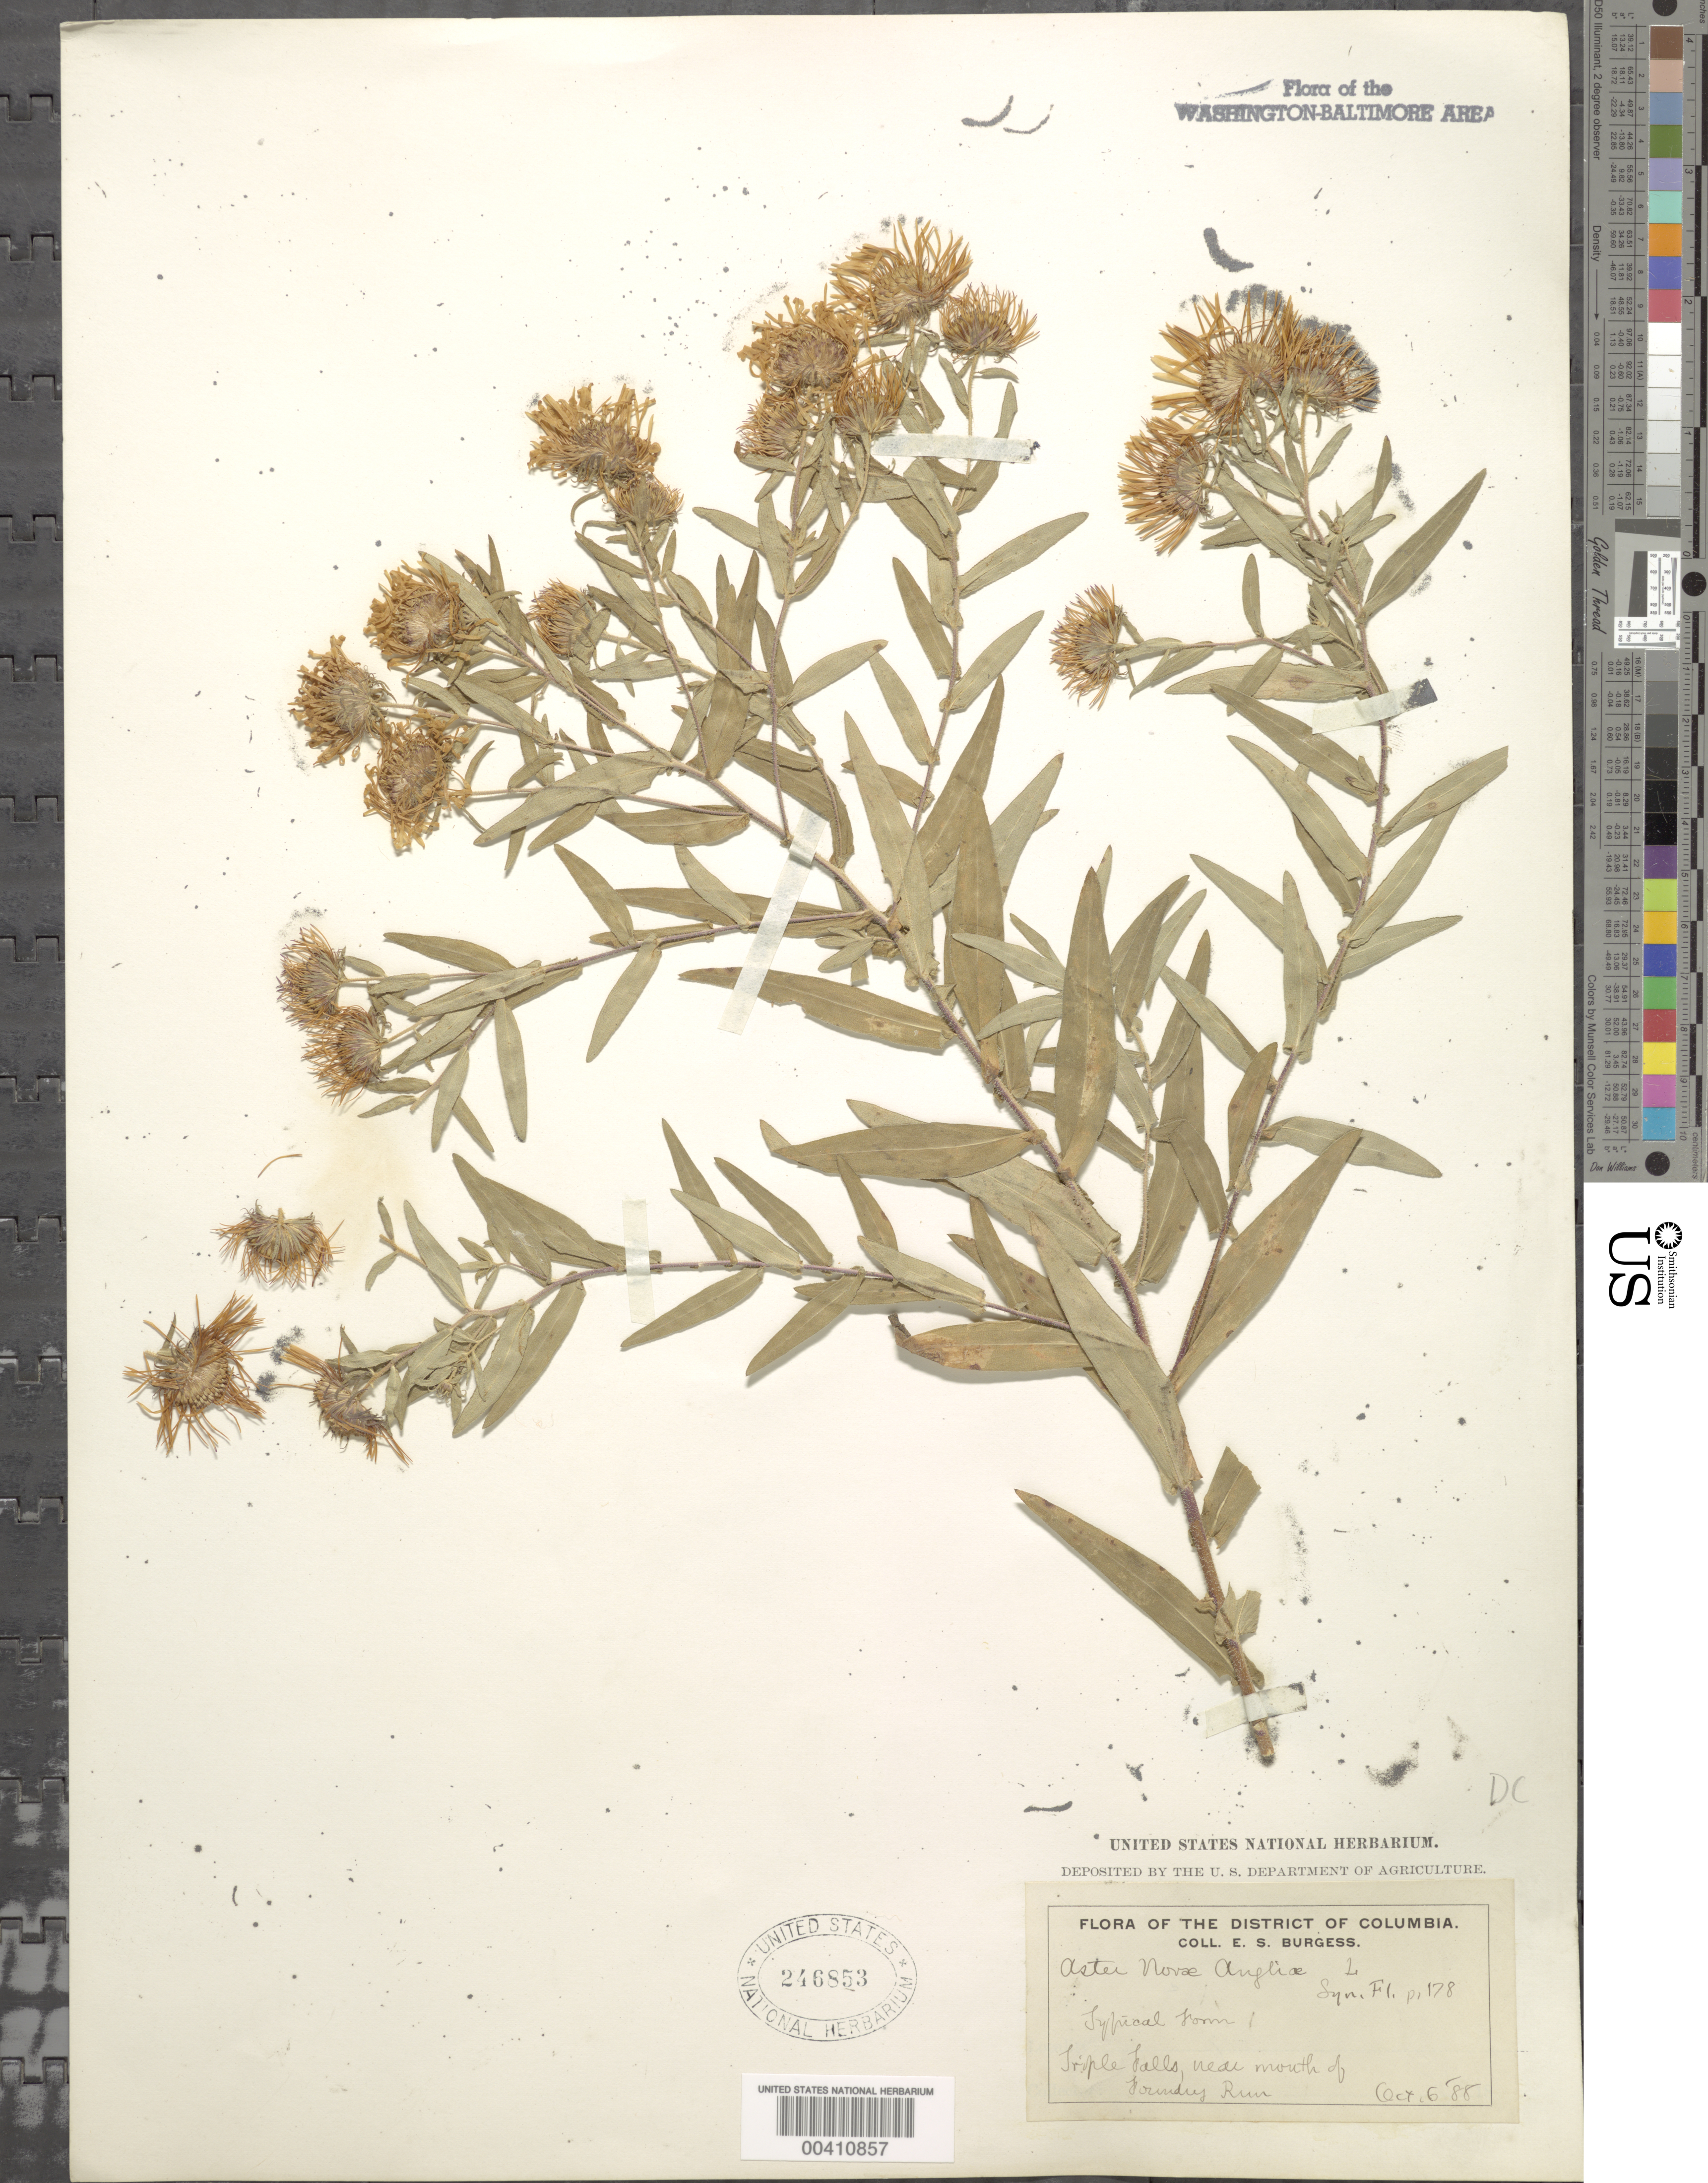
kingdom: Plantae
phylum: Tracheophyta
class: Magnoliopsida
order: Asterales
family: Asteraceae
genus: Symphyotrichum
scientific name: Symphyotrichum novae-angliae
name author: (L.) G.L. Nesom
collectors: E. Burgess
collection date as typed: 06 Oct 1888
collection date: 1888-10-06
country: United States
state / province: District of Columbia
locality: Triple Falls near mouth of Foundry Run Glover Archbold Park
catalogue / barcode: US 246853